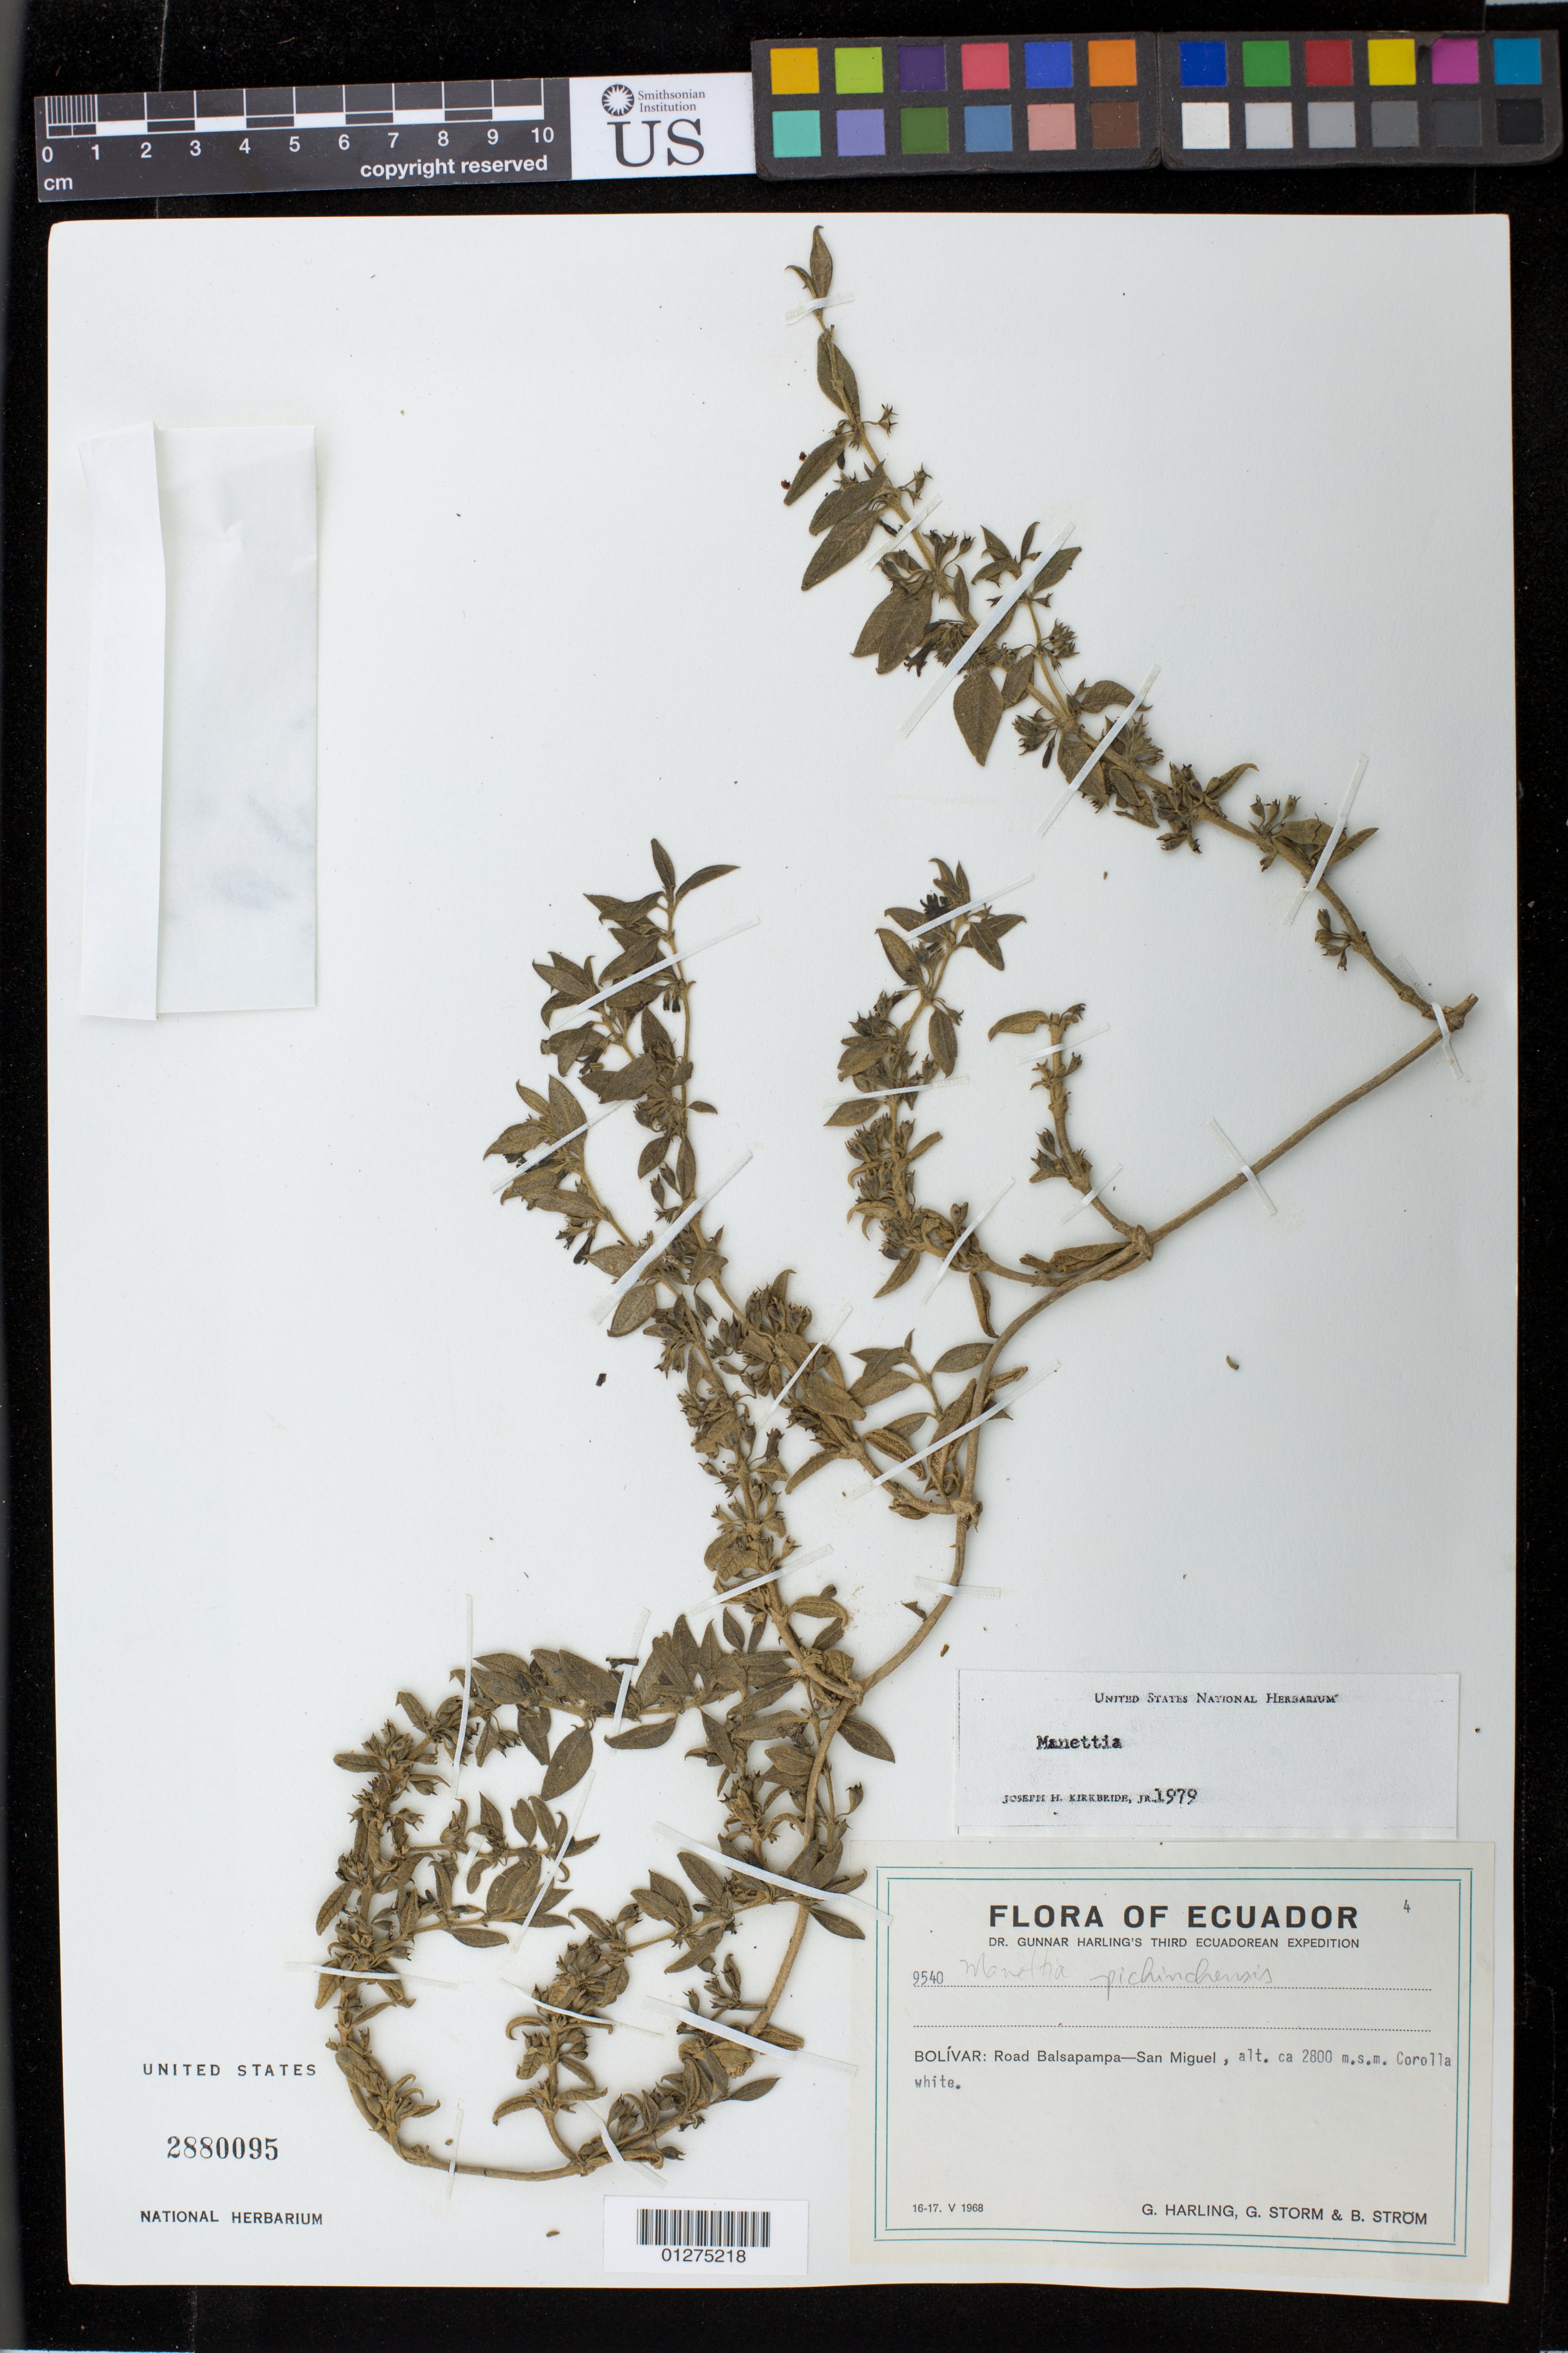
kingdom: Plantae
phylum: Tracheophyta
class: Magnoliopsida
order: Gentianales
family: Rubiaceae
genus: Manettia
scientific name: Manettia sp.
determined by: Kirkbride, J. H., Jr.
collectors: G. Harling, G. Storm & B. Strom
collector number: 9540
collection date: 1968-05-16/1968-05-17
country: Ecuador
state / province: Bolívar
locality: Road Balsapampa - San Miguel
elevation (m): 2800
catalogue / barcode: US 2880095